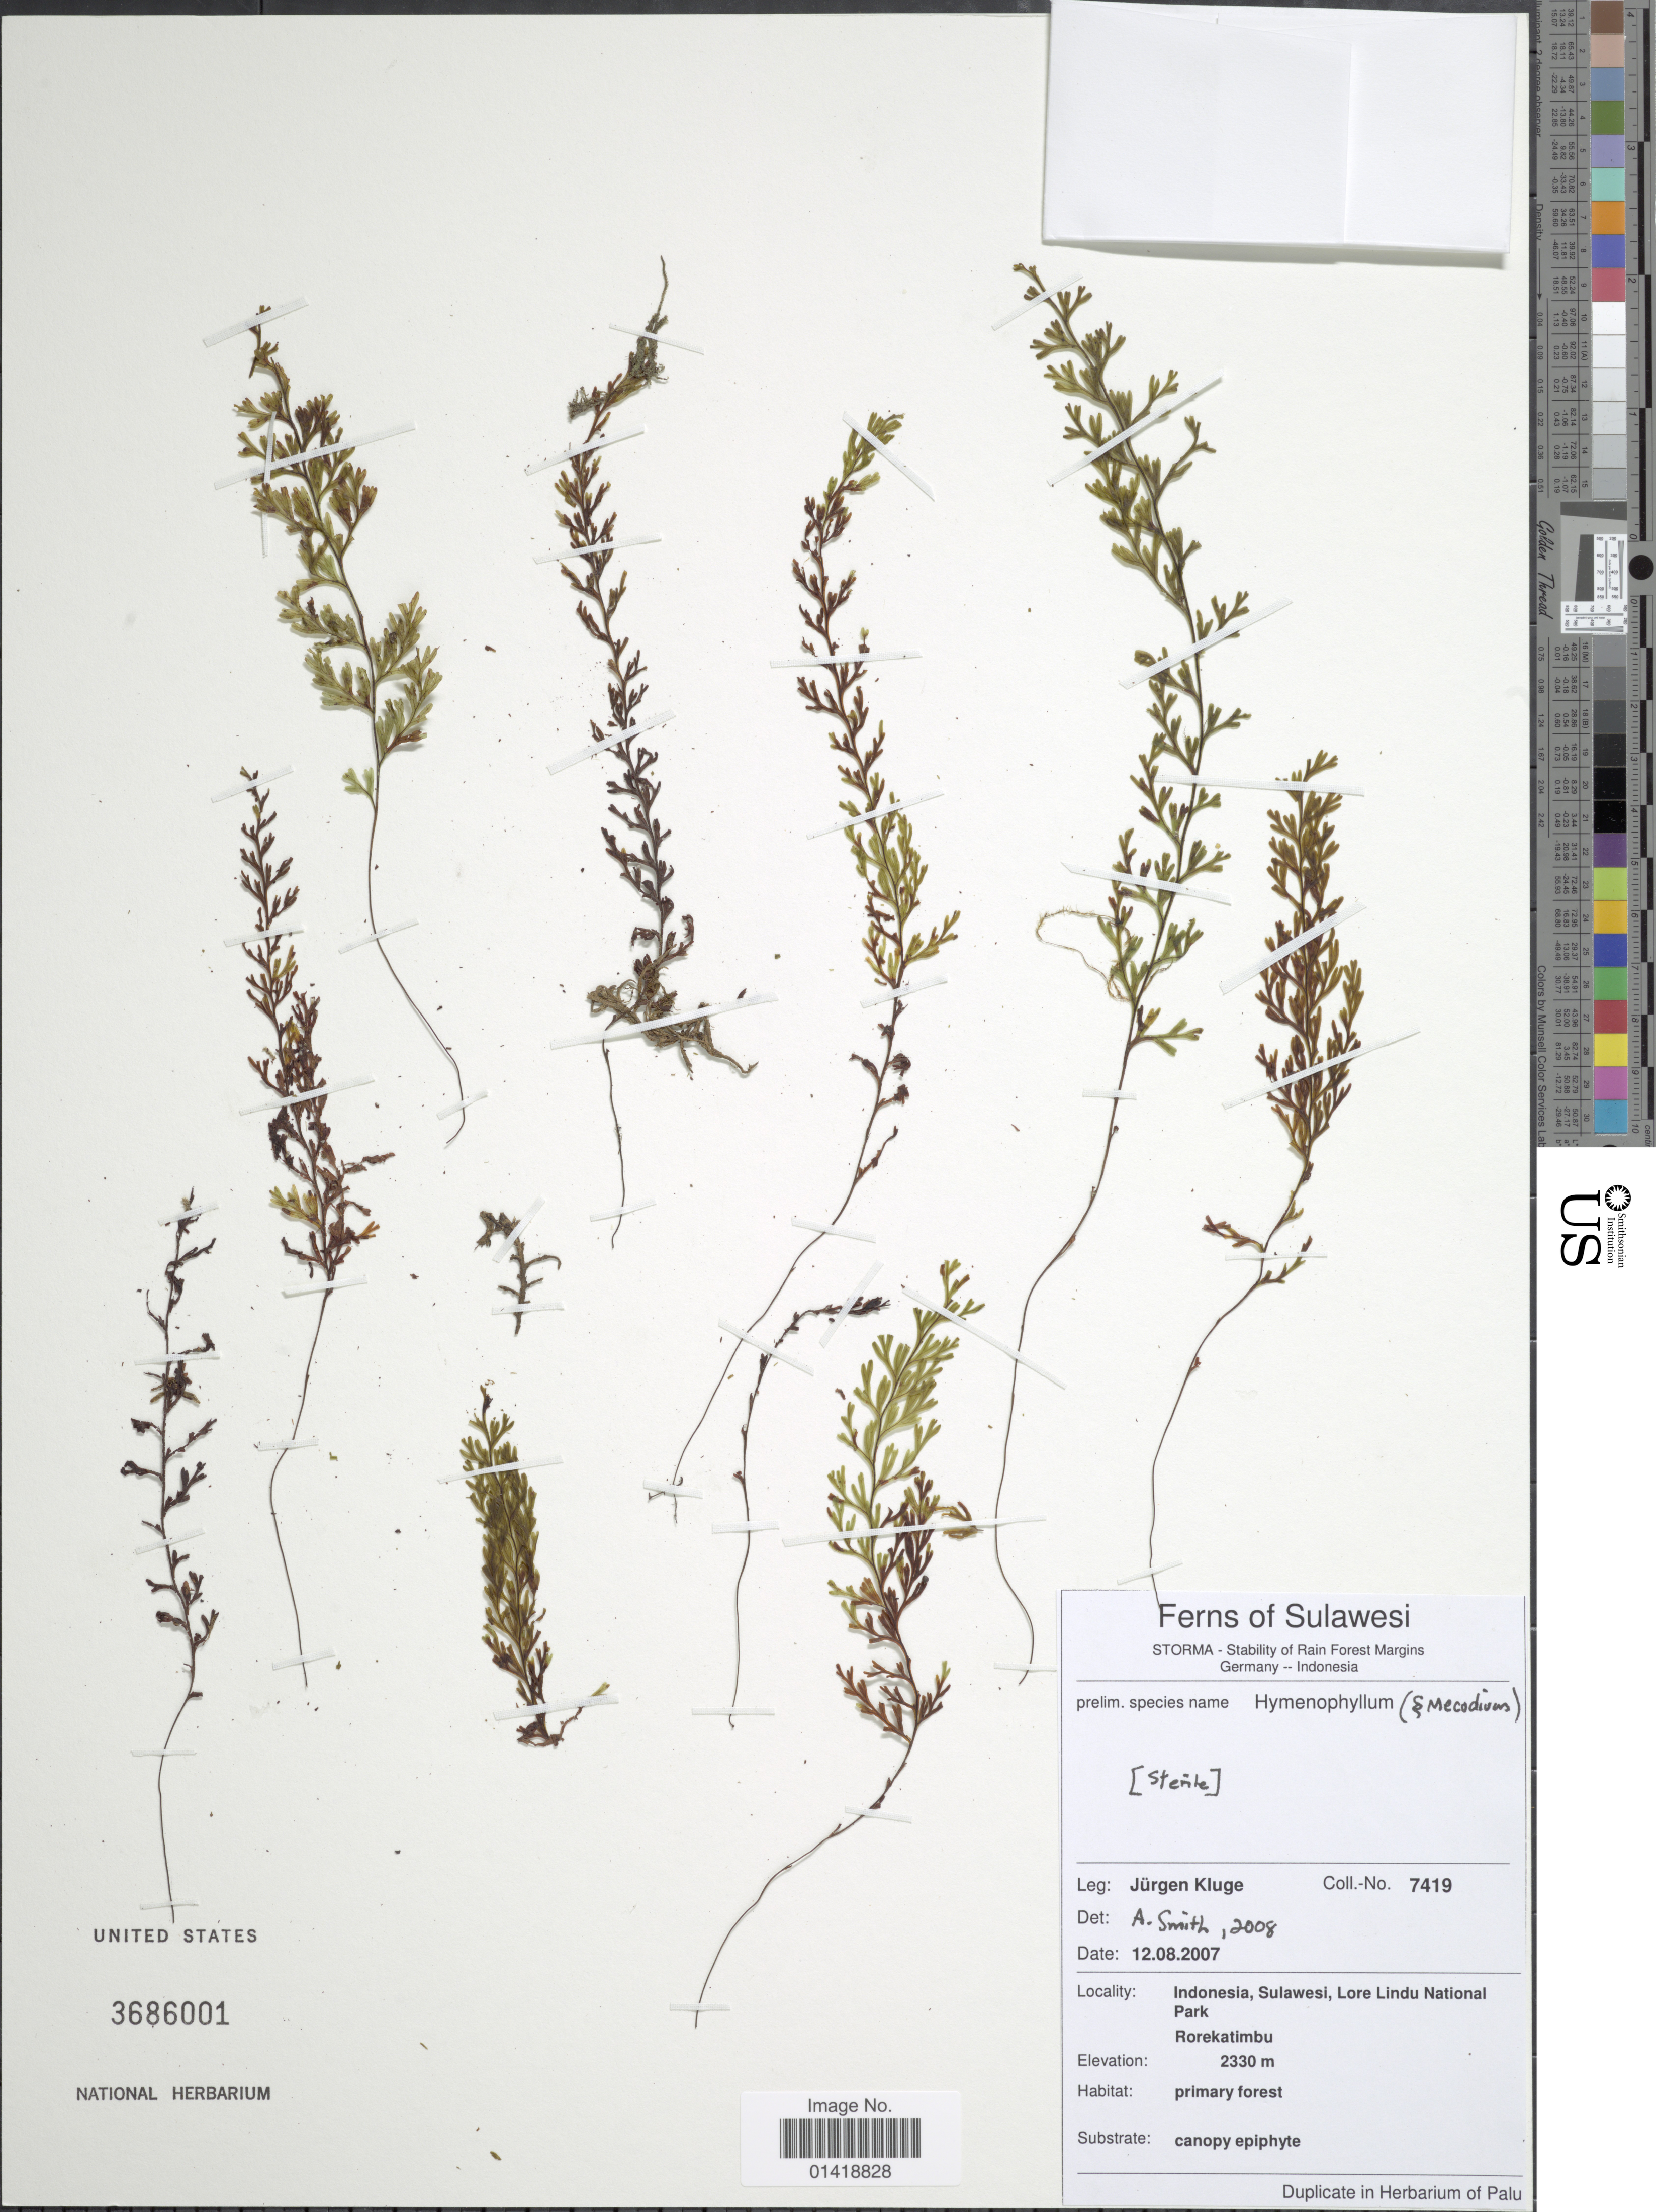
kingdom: Plantae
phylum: Tracheophyta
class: Polypodiopsida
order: Hymenophyllales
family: Hymenophyllaceae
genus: Hymenophyllum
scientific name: Hymenophyllum sp.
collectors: J. Kluge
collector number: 7419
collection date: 2007-08-12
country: Indonesia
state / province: Sulawesi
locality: Indonesia, Sulawesi, Lore Lindu National Park, Rorekatimbu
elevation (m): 2330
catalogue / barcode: US 3686001